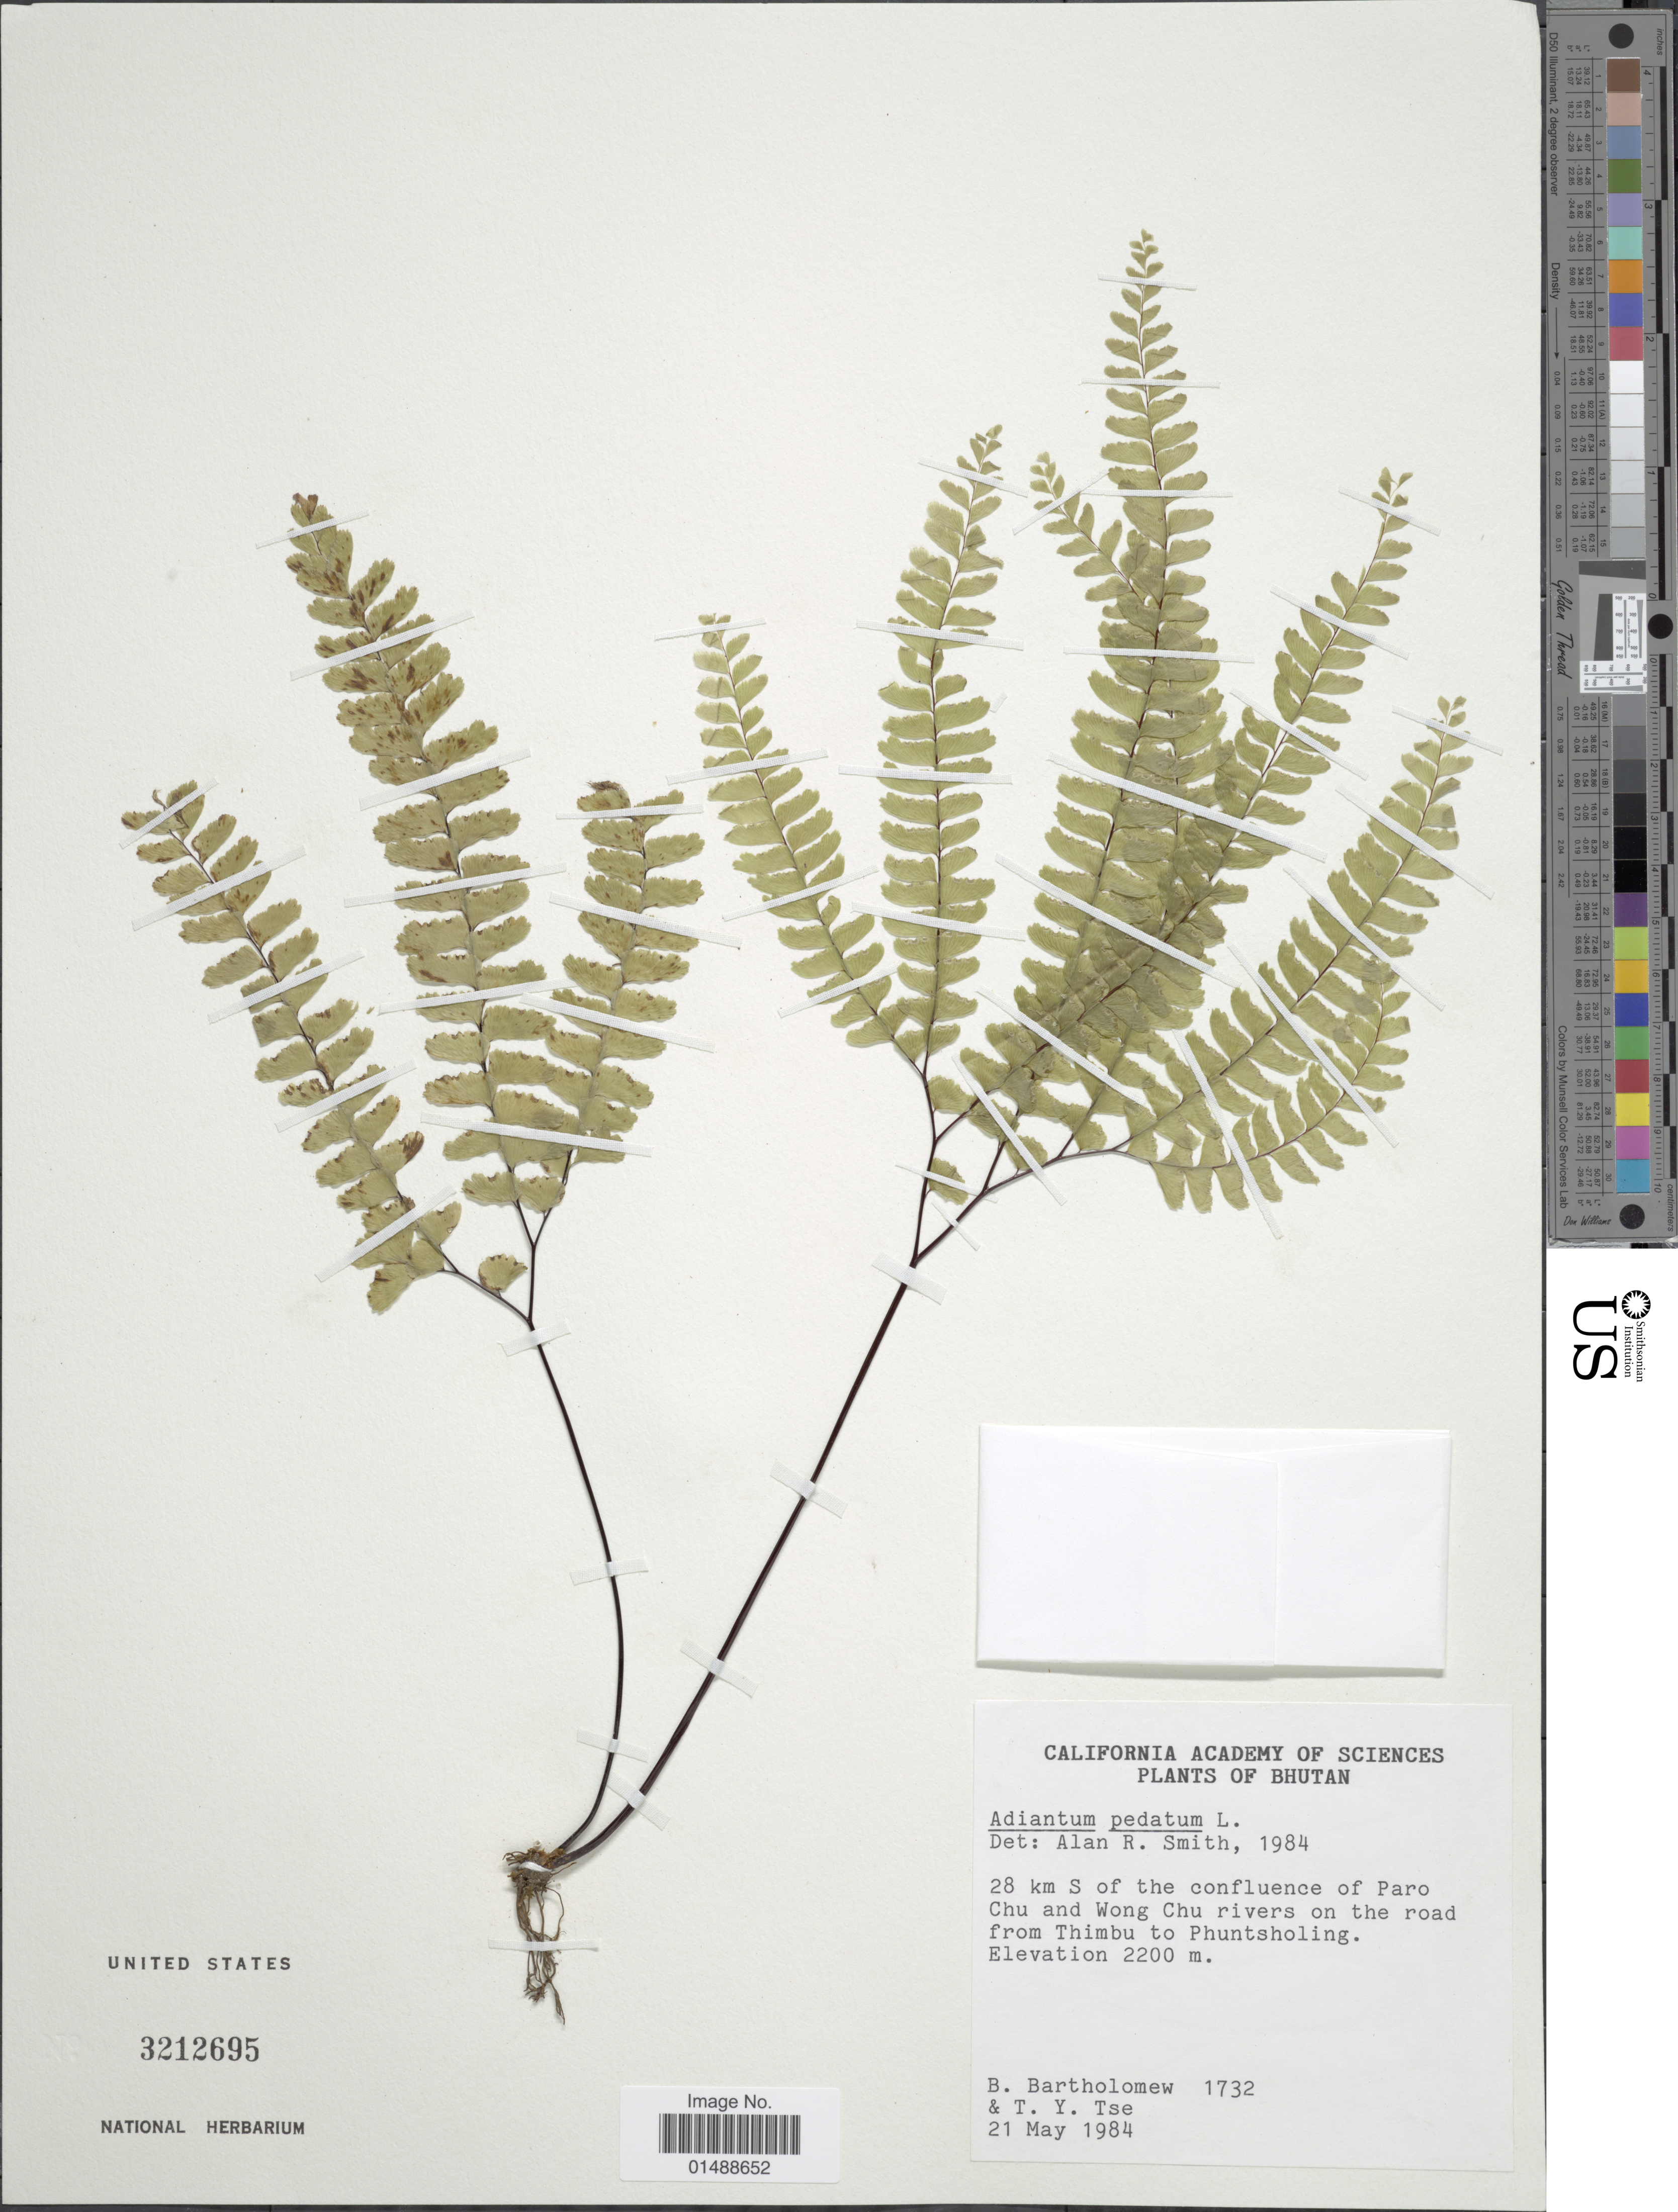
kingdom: Plantae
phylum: Tracheophyta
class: Polypodiopsida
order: Polypodiales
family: Pteridaceae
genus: Adiantum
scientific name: Adiantum pedatum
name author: L.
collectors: B. Bartholomew & T. Tse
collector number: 1732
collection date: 1984-05-21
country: Bhutan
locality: Bhutan 28 km S of the confluence of Paro Chu and Wong Chu rivers on the road from Thimbu to Phuntsholling.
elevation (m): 2200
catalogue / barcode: US 3212695